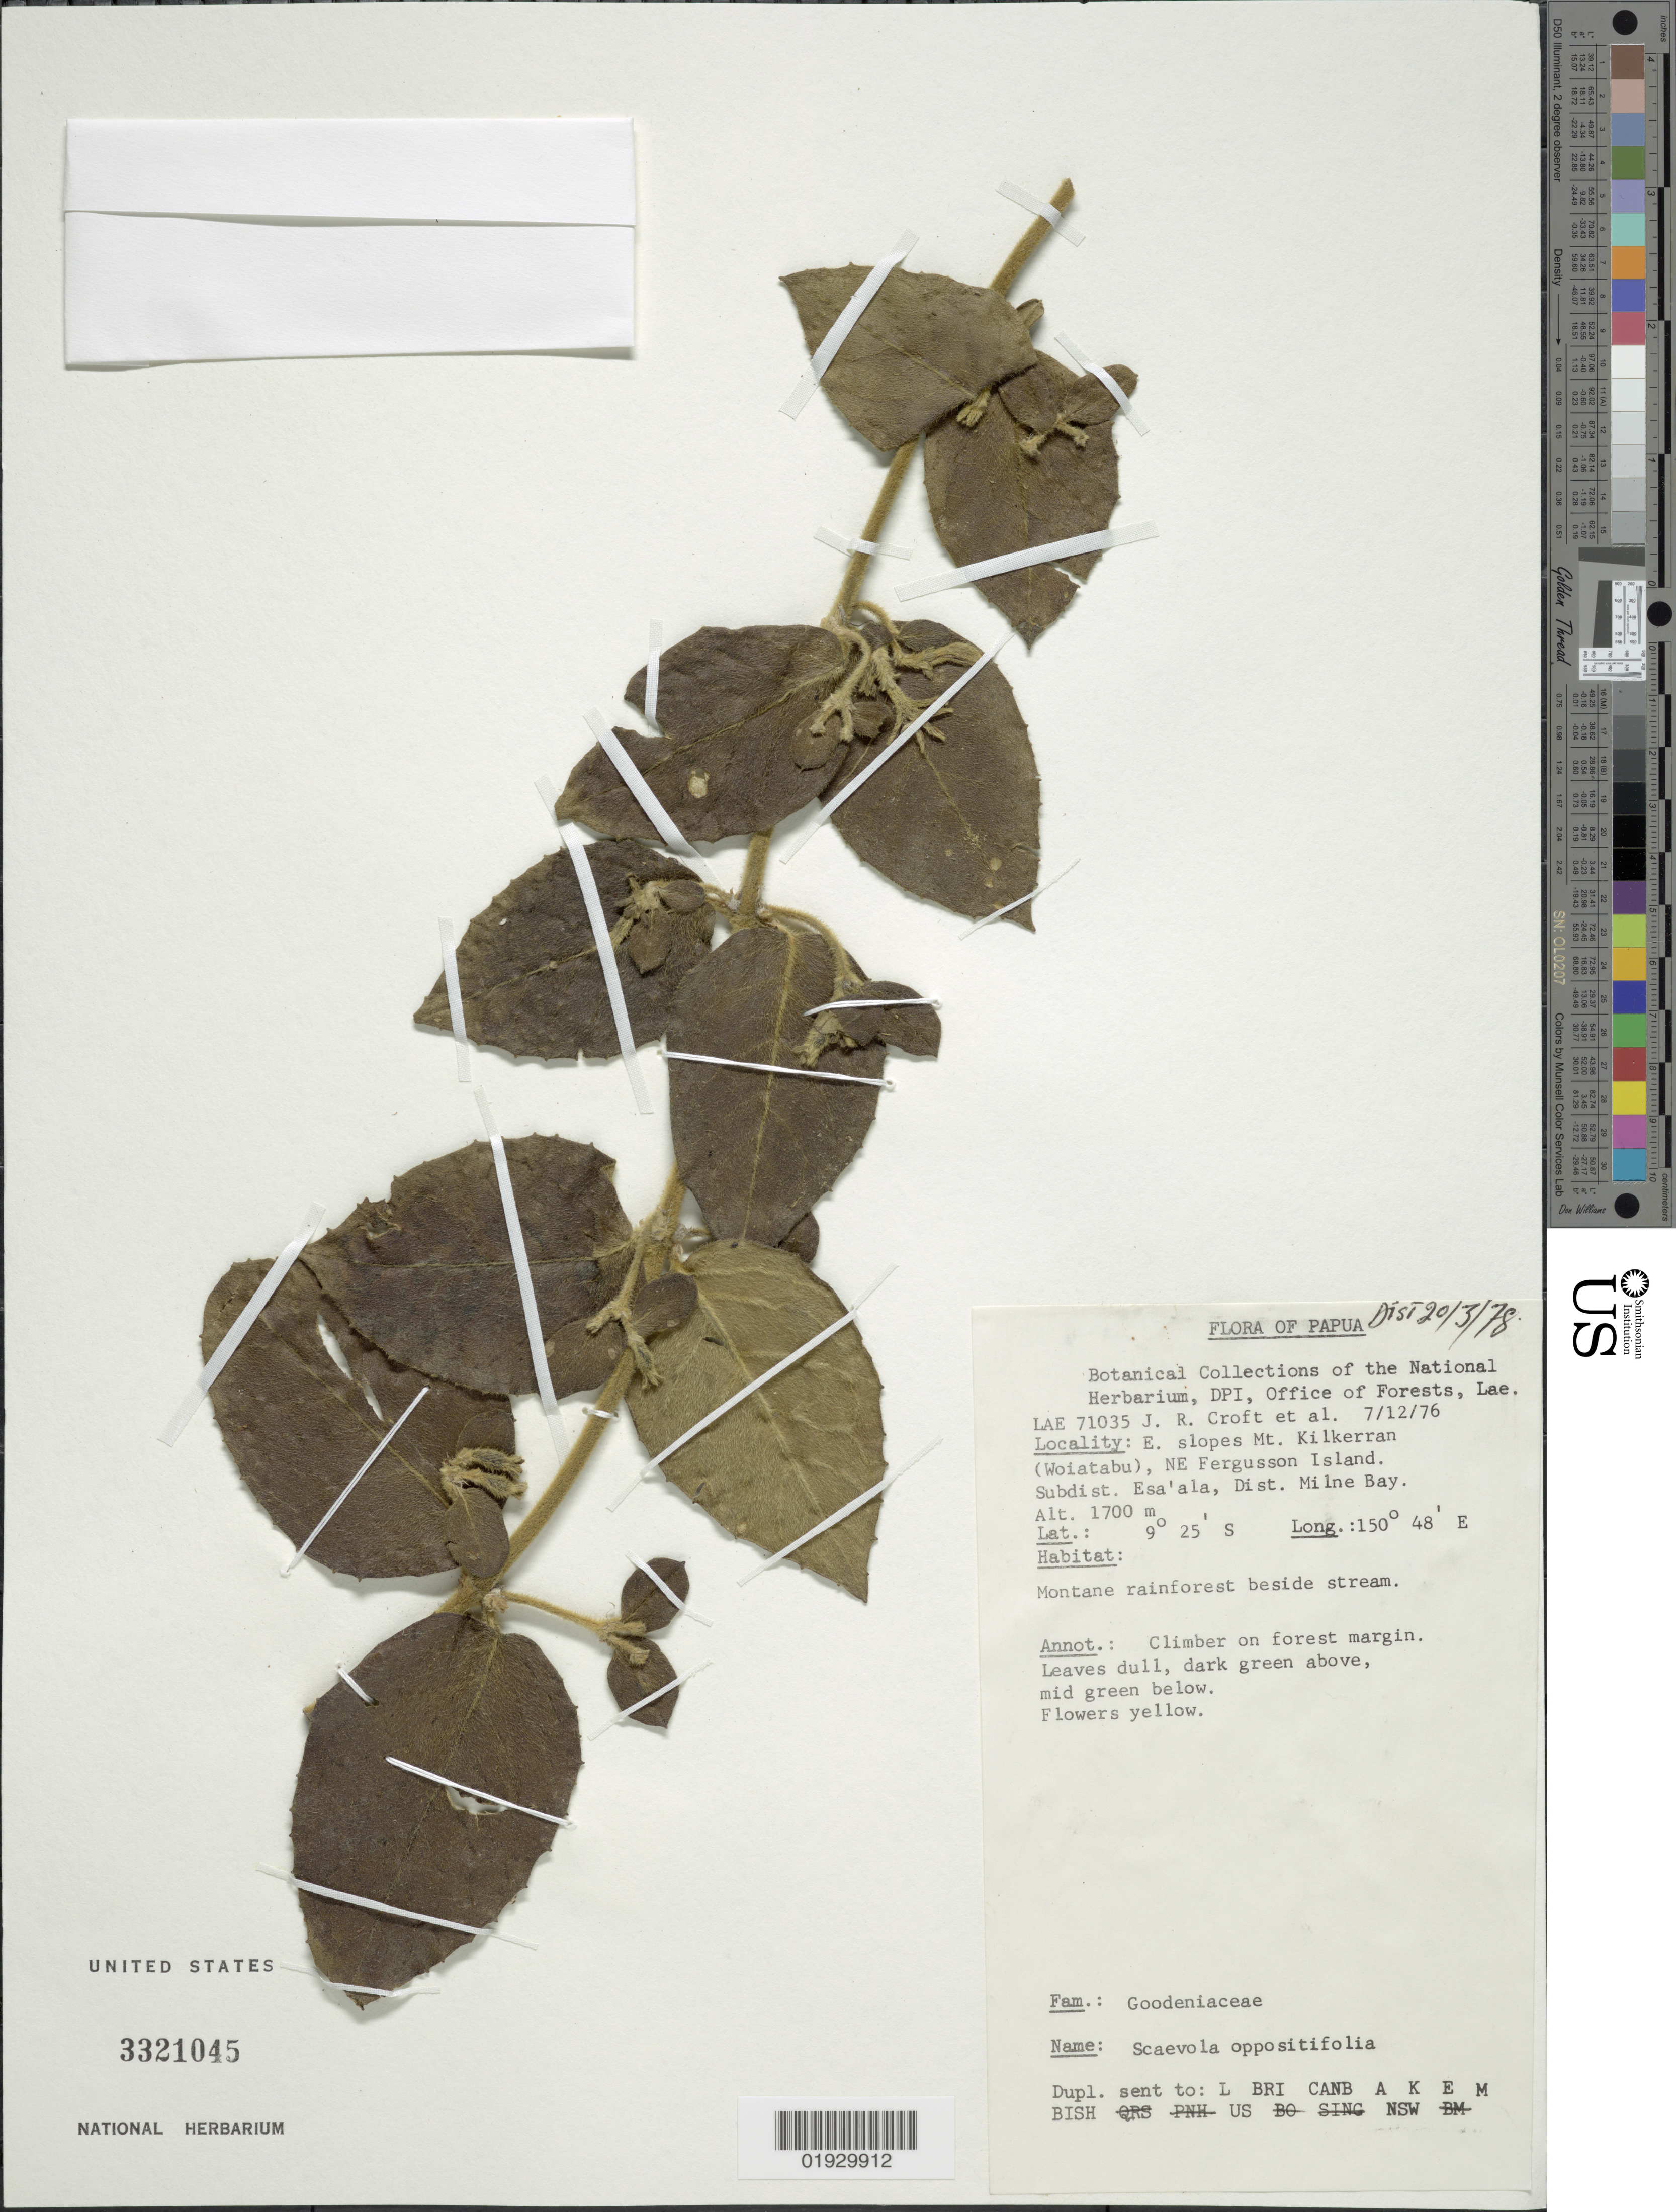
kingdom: Plantae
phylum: Tracheophyta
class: Magnoliopsida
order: Asterales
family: Goodeniaceae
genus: Scaevola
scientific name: Scaevola oppositifolia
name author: Roxb.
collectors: J. R. Croft & et al.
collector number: LAE71035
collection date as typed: Transcribed d/m/y: 7/12/76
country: Papua New Guinea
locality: E. slopes Mt. Kilkerran (Woiatabu), NE Fergusson Island. Subdist. Esa'ala, Dist. Milne Bay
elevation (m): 1700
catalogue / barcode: US 3321045